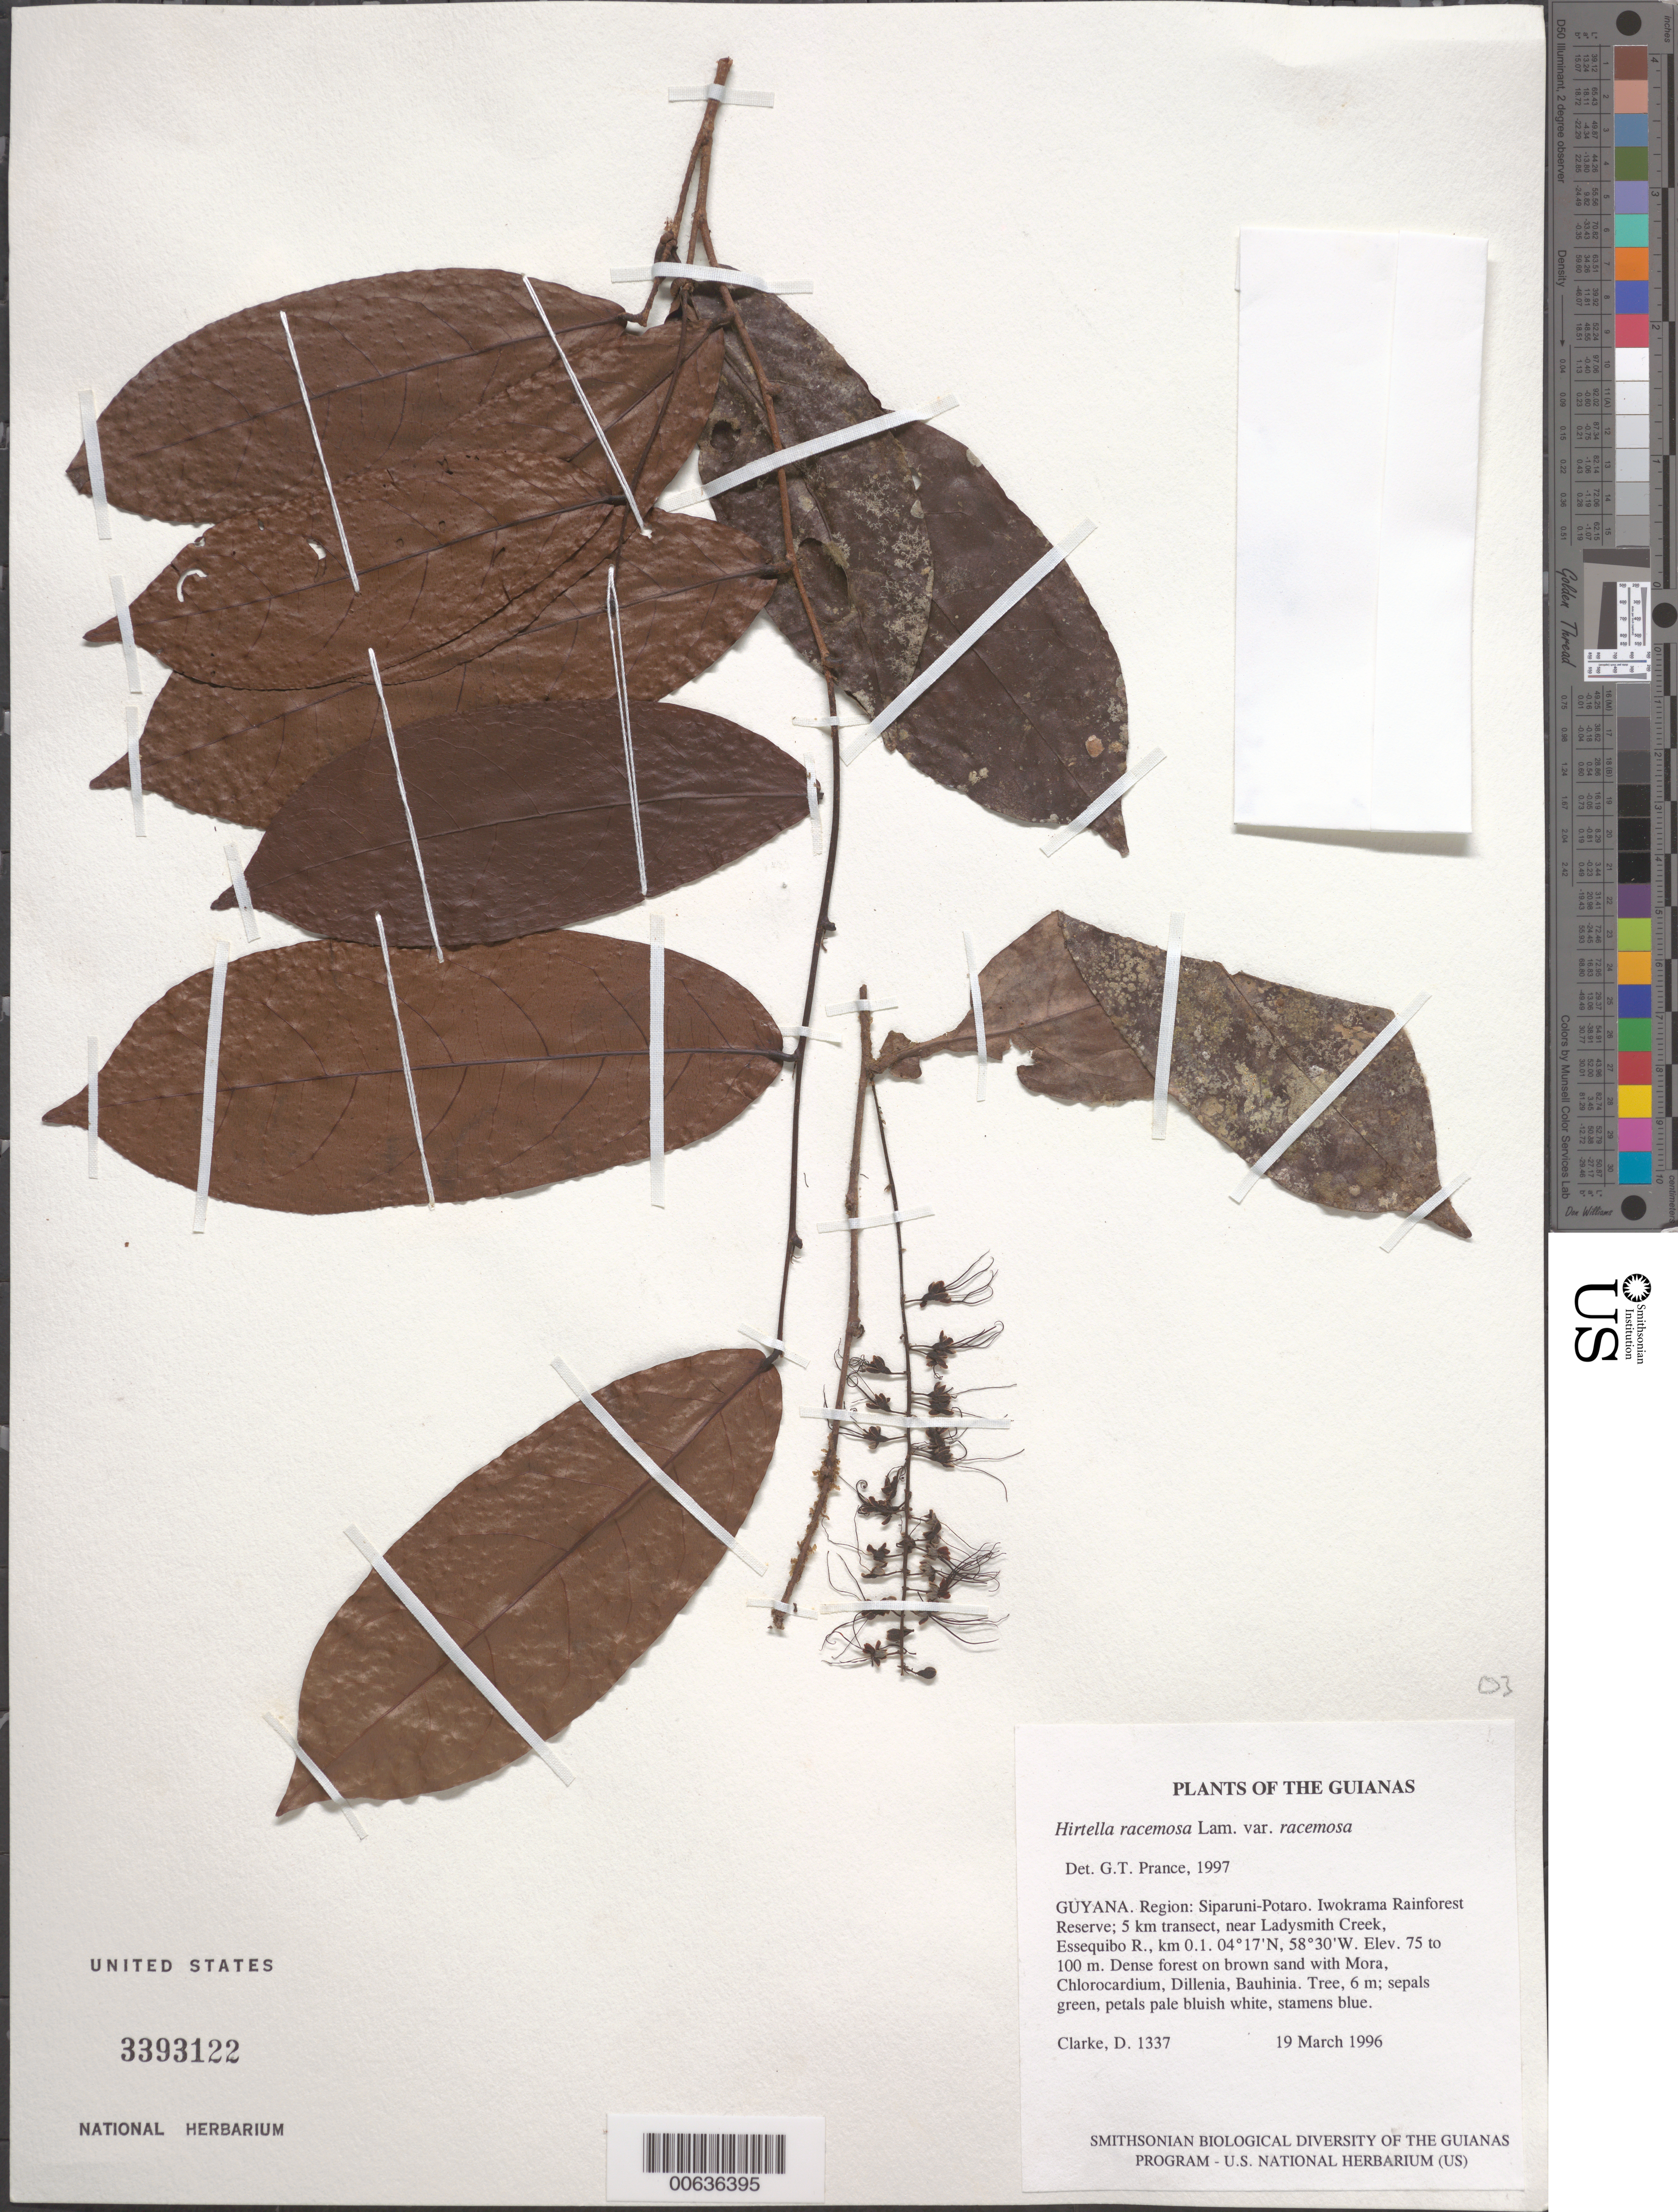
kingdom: Plantae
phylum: Tracheophyta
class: Magnoliopsida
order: Malpighiales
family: Chrysobalanaceae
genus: Hirtella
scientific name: Hirtella racemosa var. racemosa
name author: Lam.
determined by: Prance, G. T.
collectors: H. D. Clarke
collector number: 1337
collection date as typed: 19 March 1996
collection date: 1996-03-19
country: Guyana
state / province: Potaro-Siparuni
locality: Iwokrama Rainforest Reserve; 5 km transect, near Ladysmith Creek, Essequibo R., km 0.1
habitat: Dense forest on brown sand with Mora, Chlorocardium, Pinzona, Bauhinia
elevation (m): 75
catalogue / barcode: US 3393122